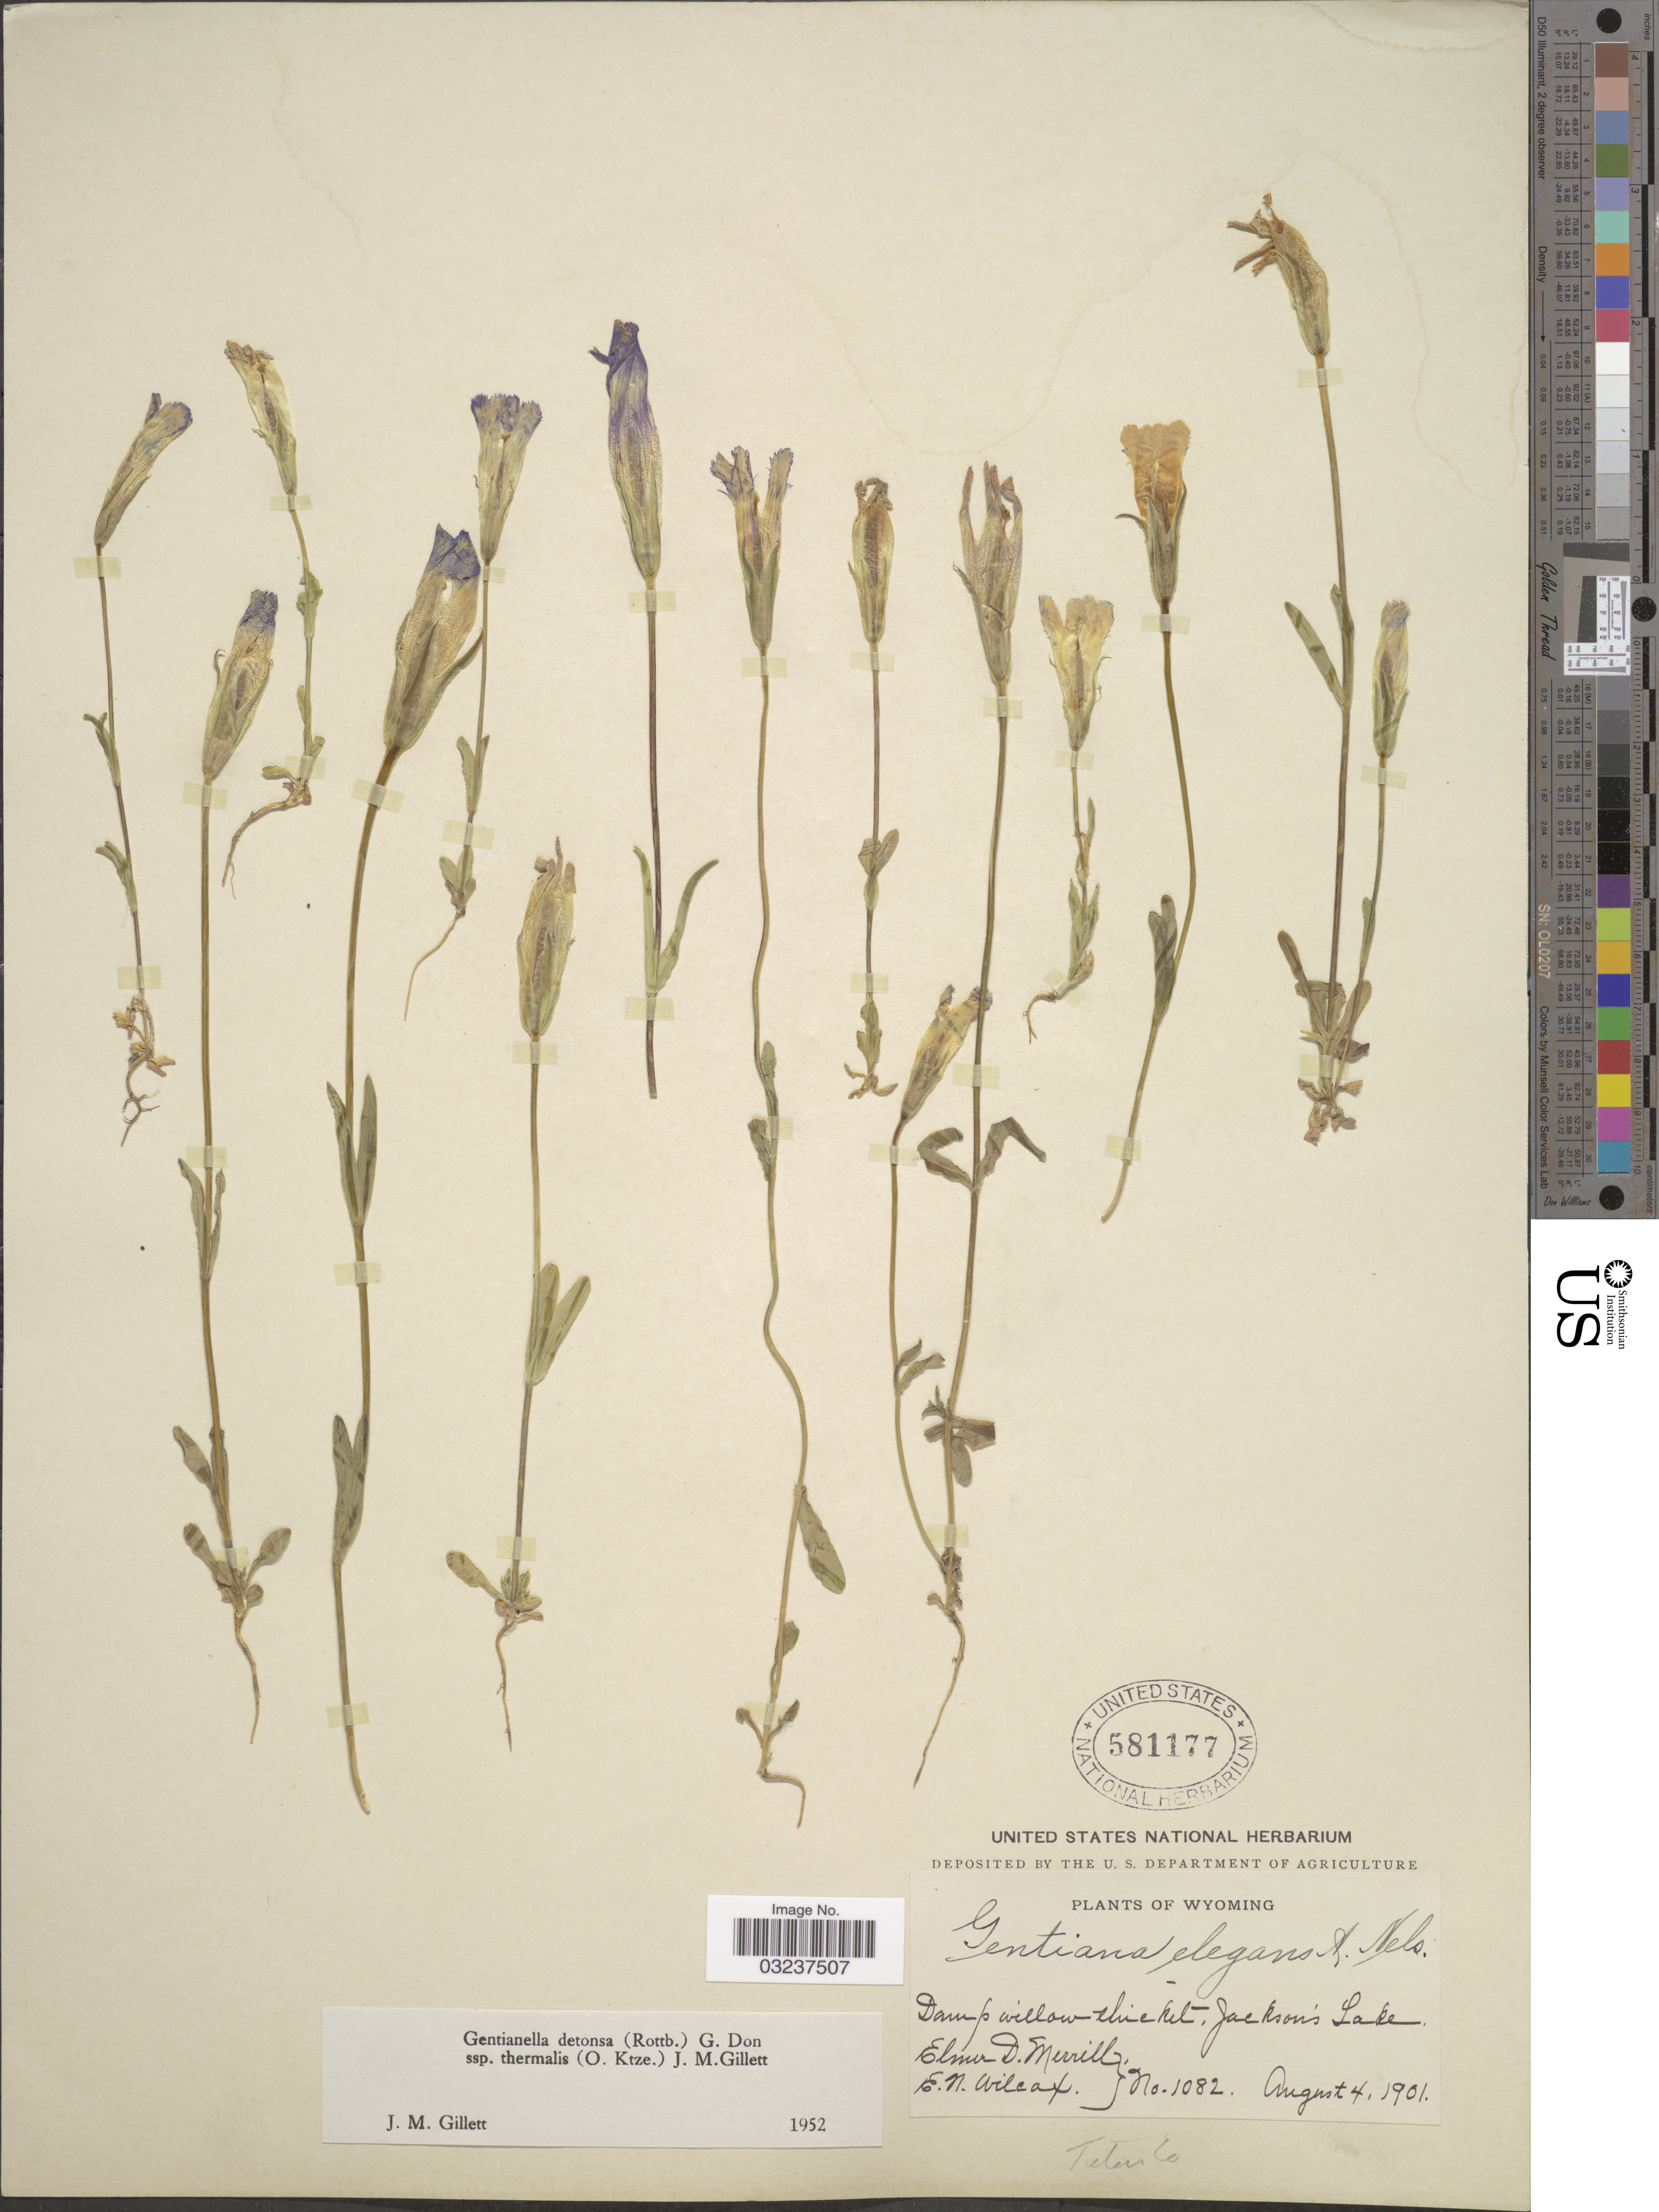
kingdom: Plantae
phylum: Tracheophyta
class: Magnoliopsida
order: Gentianales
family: Gentianaceae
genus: Gentianella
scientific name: Gentianella detonsa subsp. elegans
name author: (A. Gray) J.M. Gillett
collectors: E. D. Merrill & E. Wilcox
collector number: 1082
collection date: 1901-08-04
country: United States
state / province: Wyoming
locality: Damp willow thicket, Jackson's Lake. Teton Co.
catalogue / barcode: US 581177